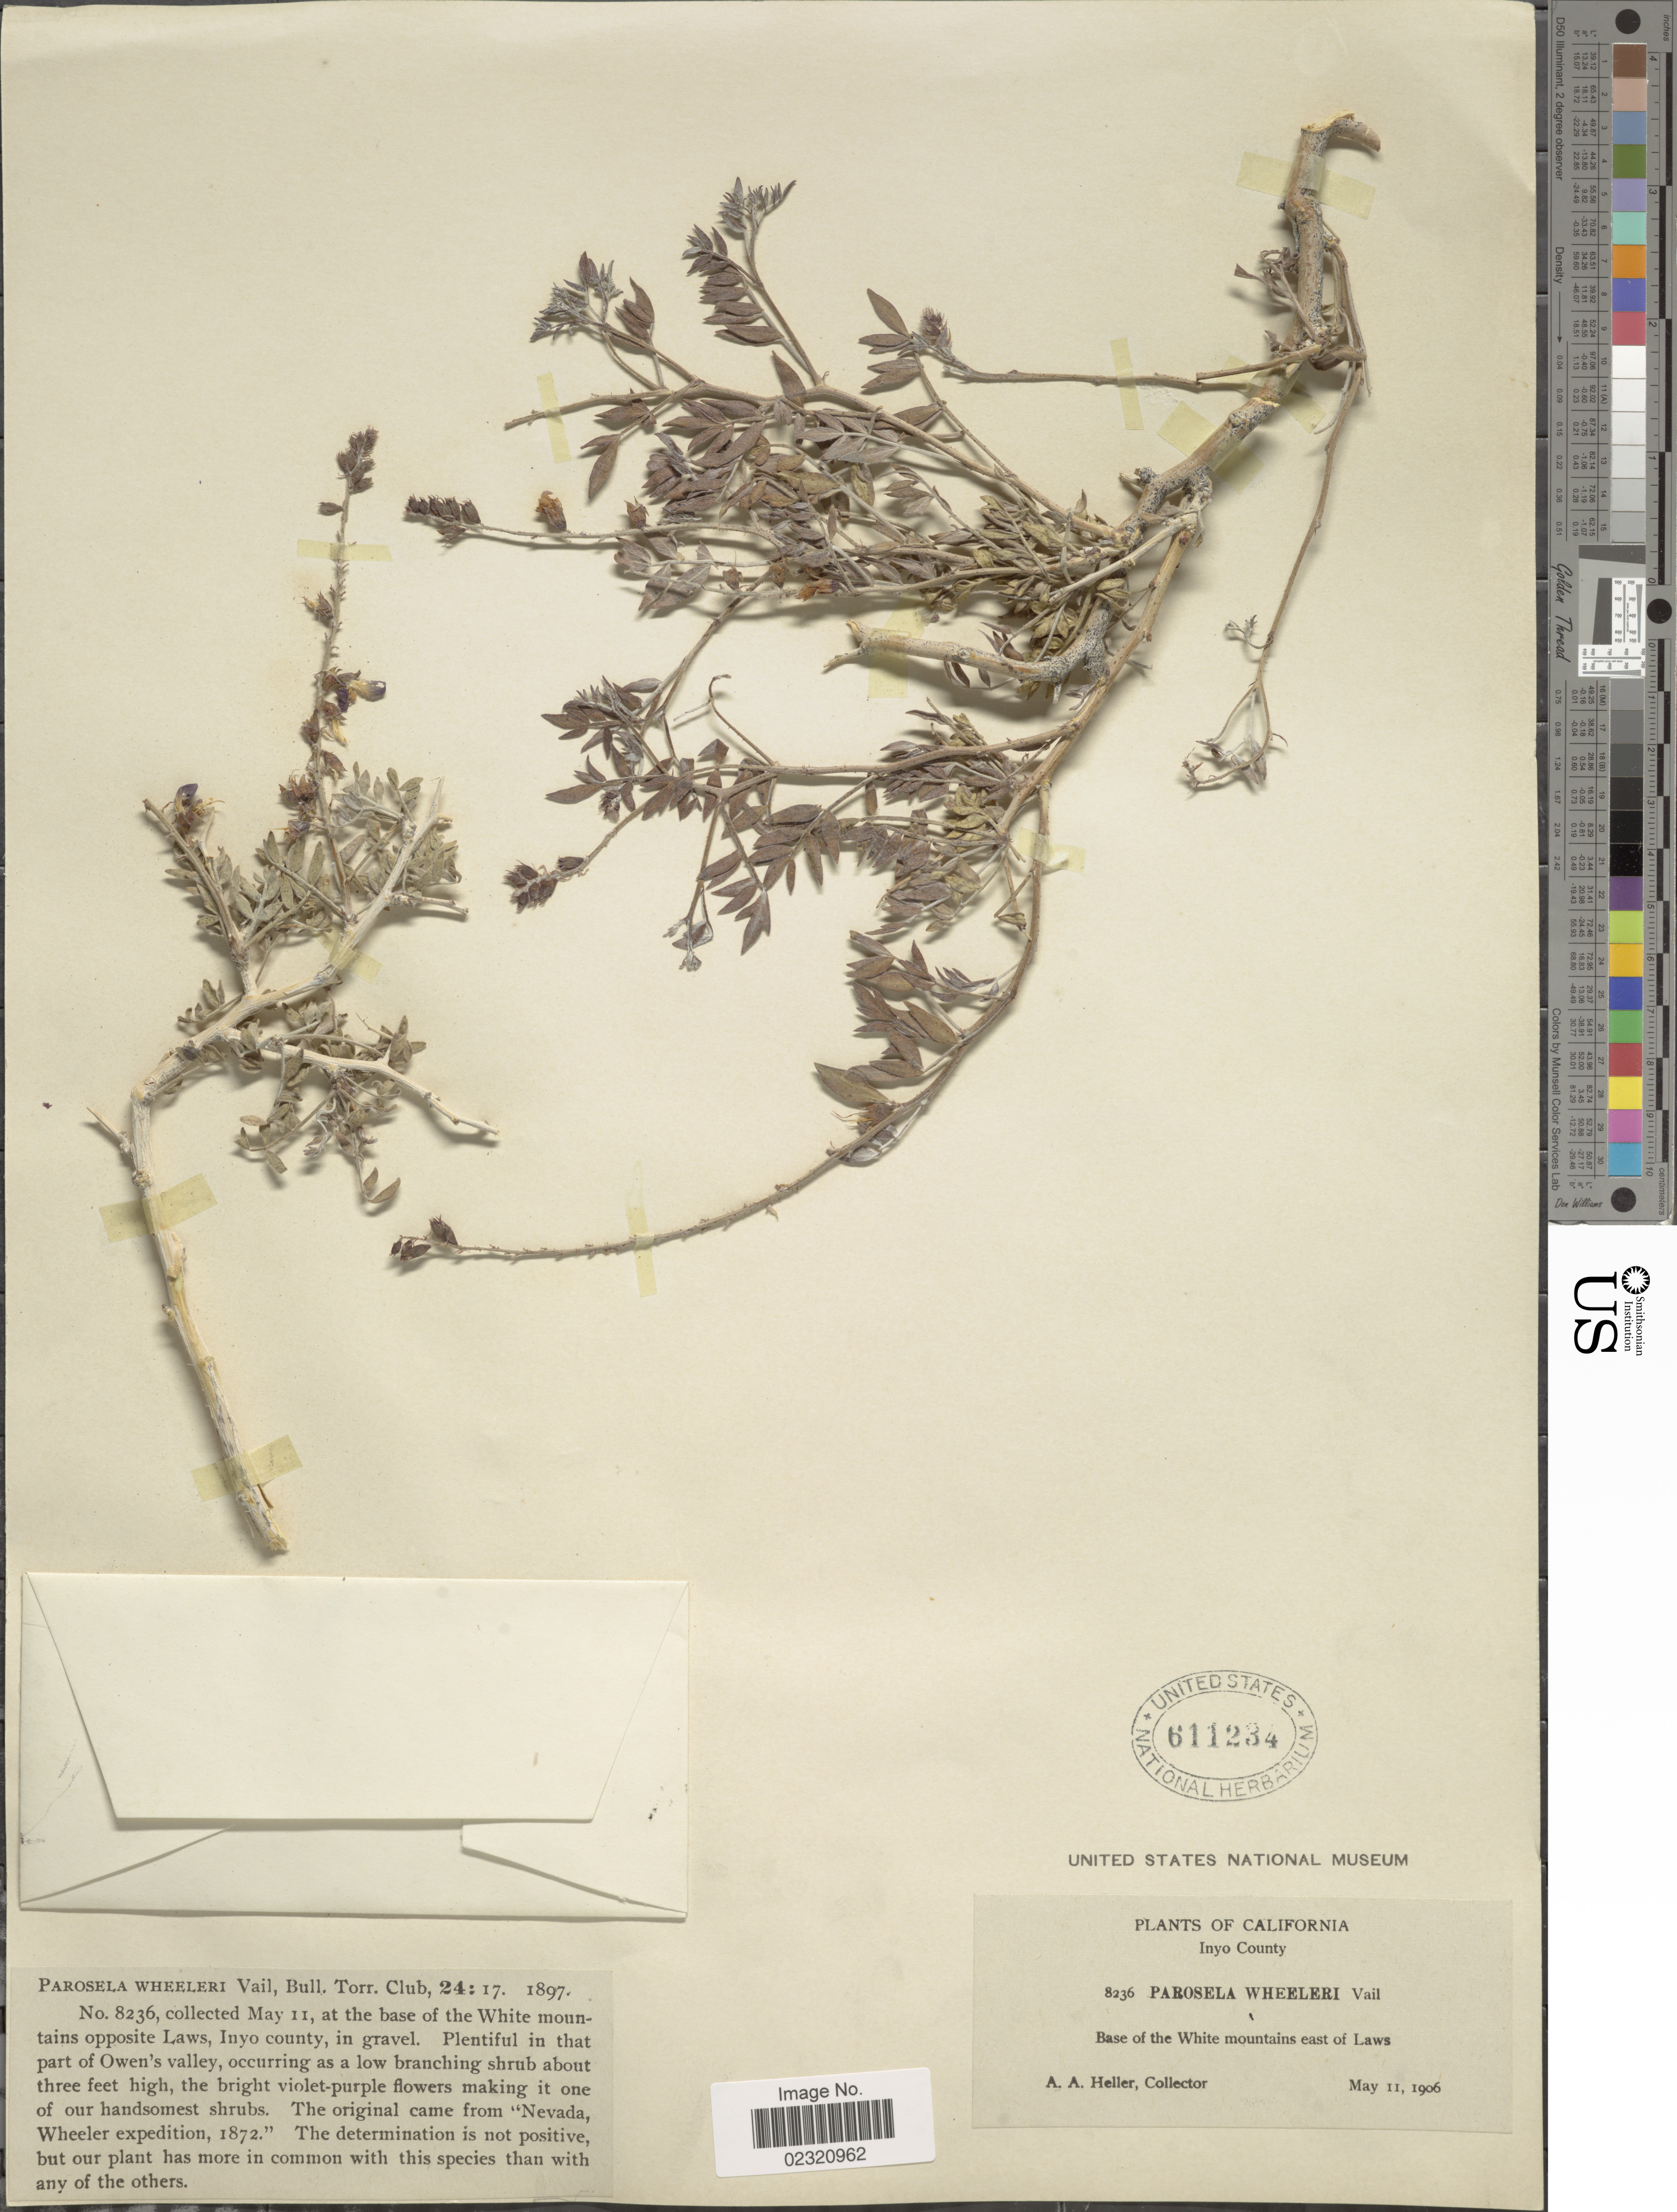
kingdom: Plantae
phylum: Tracheophyta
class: Magnoliopsida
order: Fabales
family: Fabaceae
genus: Psorothamnus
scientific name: Psorothamnus arborescens var. minutifolius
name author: (Parish) Barneby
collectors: A. A. Heller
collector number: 8236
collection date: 1906-05-11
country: United States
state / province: California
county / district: Inyo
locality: Inyo County, Base of the White Mountains east of Laws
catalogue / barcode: US 611234